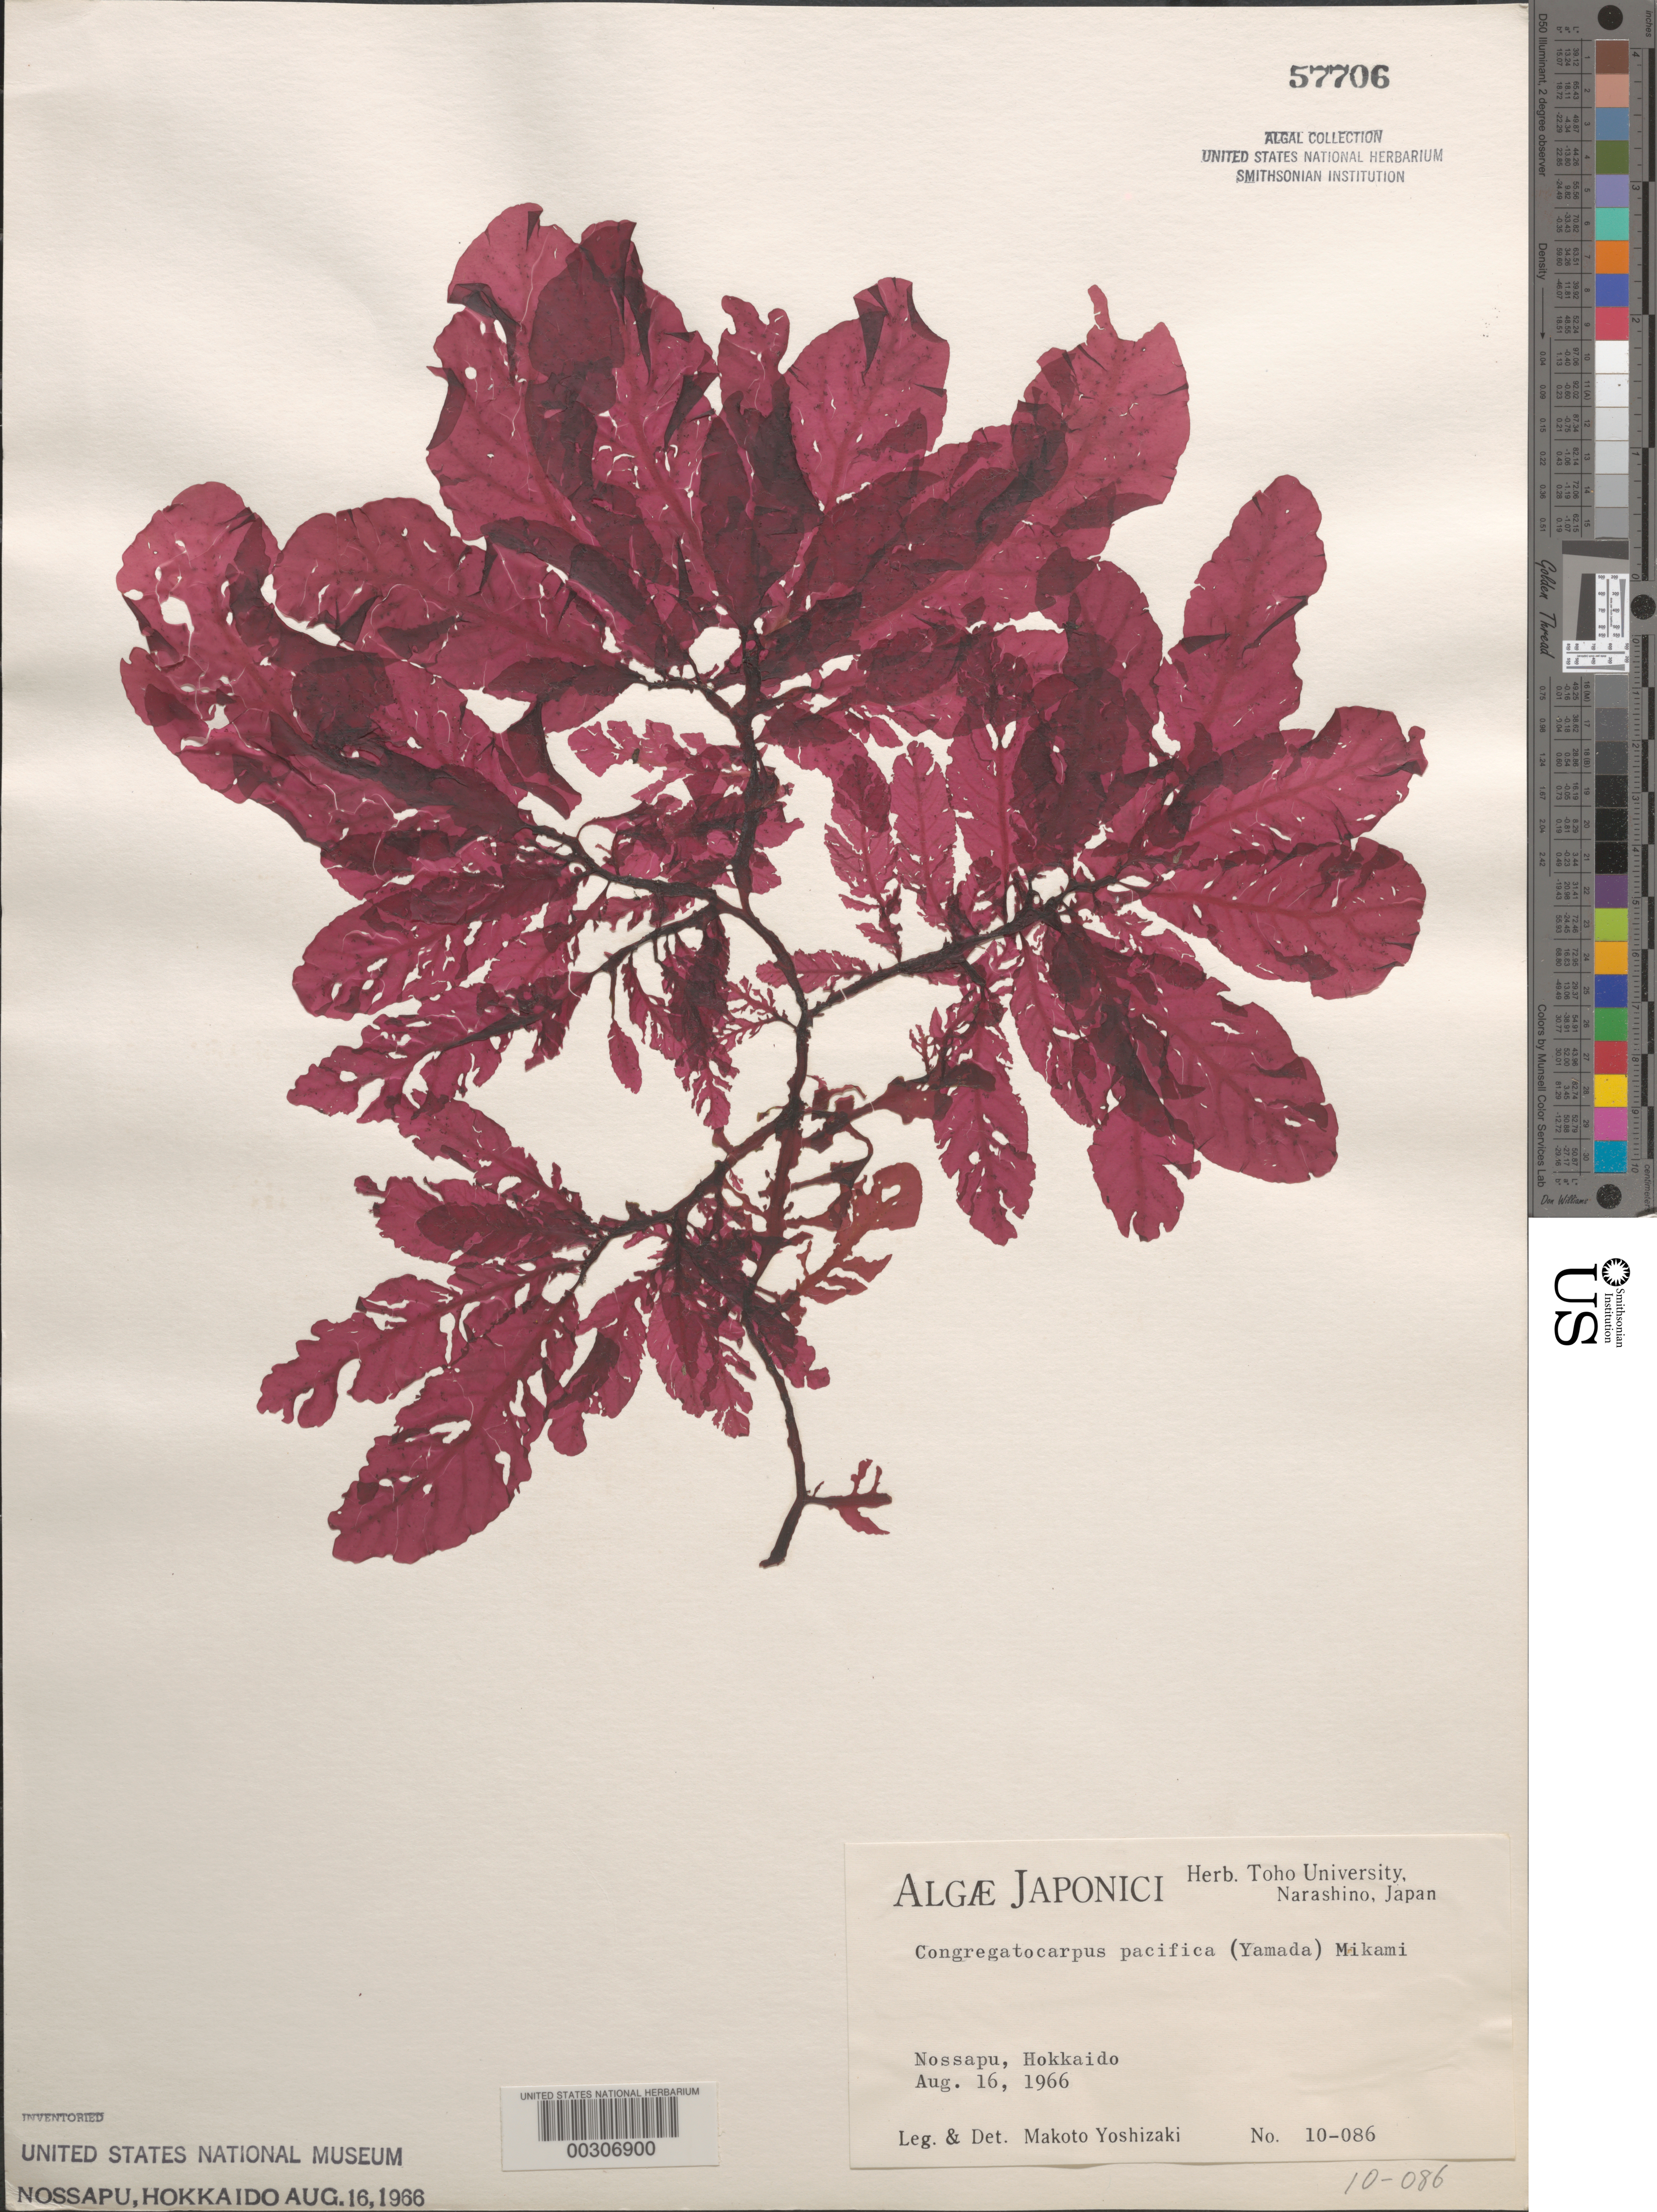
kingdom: Plantae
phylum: Rhodophyta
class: Florideophyceae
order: Ceramiales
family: Delesseriaceae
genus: Congregatocarpus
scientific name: Congregatocarpus kurilensis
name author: (Rupr.) M.J. Wynne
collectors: M. Yoshizaki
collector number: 10-086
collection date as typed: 16 Aug 1966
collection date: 1966-08-16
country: Japan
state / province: Hokkaido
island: Hokkaido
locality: Nossapu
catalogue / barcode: US 57706